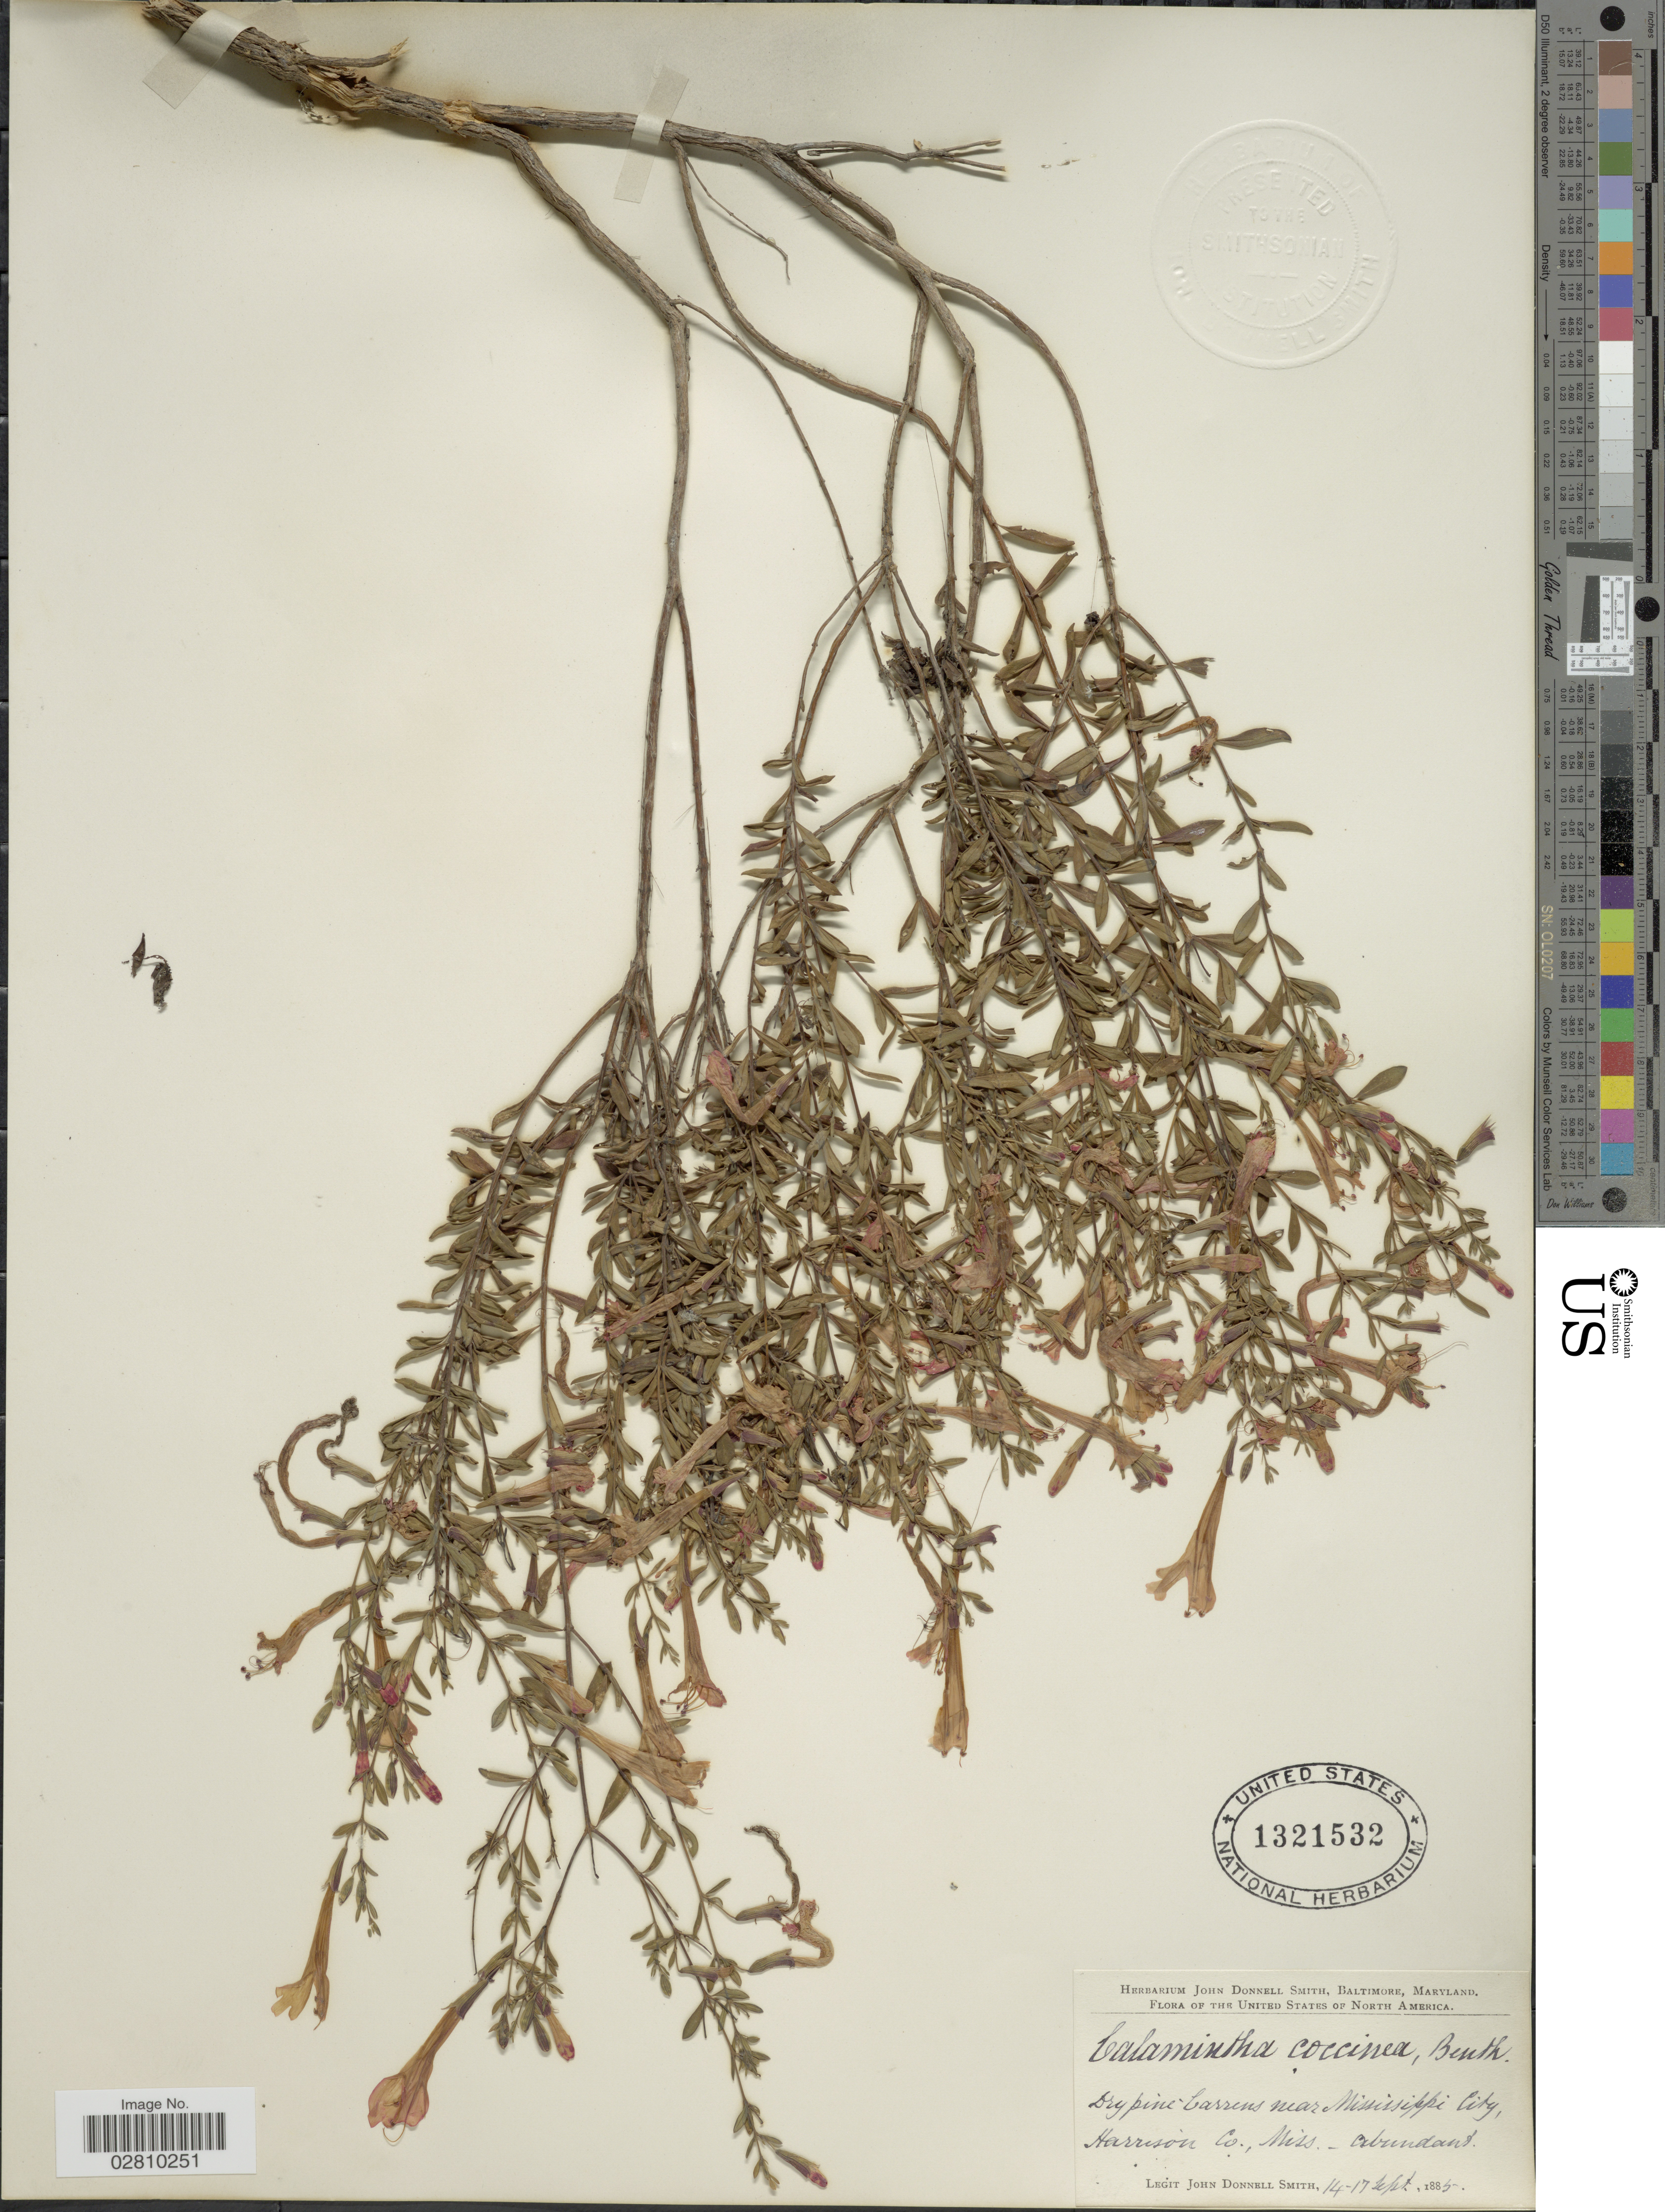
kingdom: Plantae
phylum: Tracheophyta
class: Magnoliopsida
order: Lamiales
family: Lamiaceae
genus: Clinopodium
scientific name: Clinopodium coccineum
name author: (Nutt. ex Hook.) Kuntze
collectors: J. Donnell Smith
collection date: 1885-09-14/1885-09-17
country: United States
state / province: Mississippi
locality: Dry pine-barrens near Mississippi City, Harrison Co. Miss.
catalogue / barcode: US 1321532